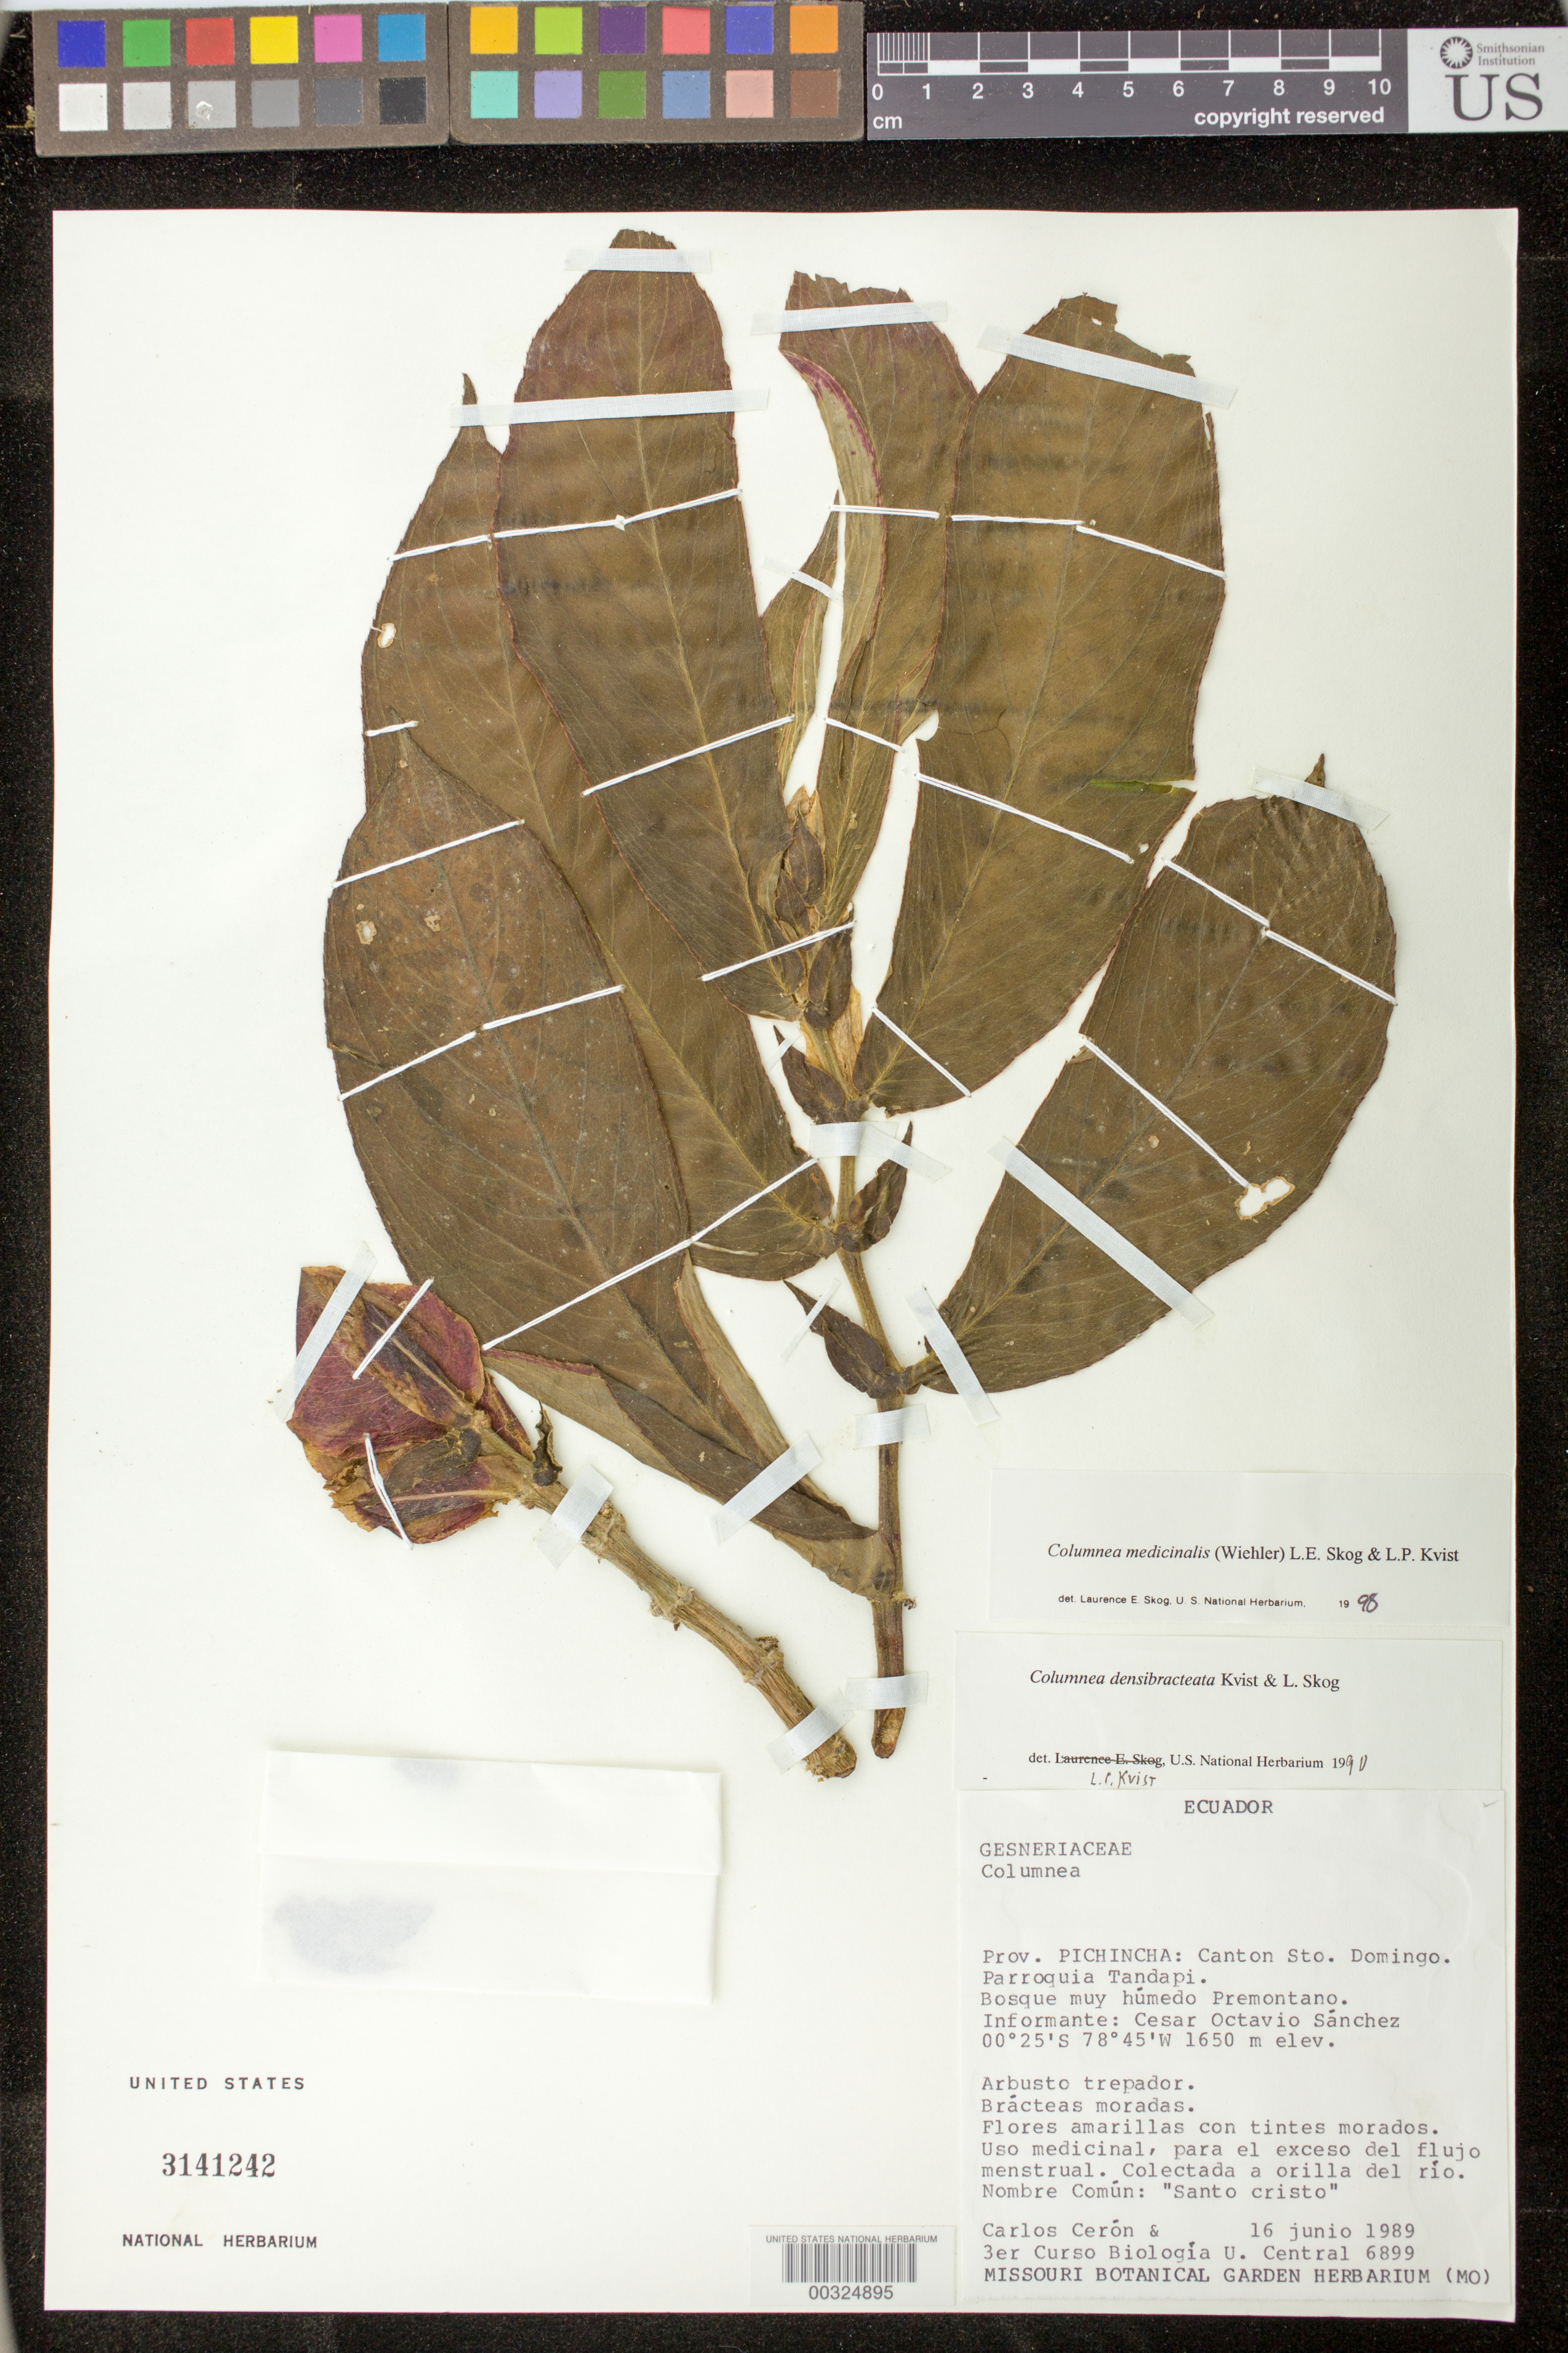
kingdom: Plantae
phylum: Tracheophyta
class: Magnoliopsida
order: Lamiales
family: Gesneriaceae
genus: Columnea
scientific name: Columnea medicinalis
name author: (Wiehler) L.E. Skog & L.P. Kvist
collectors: C. E. Cerón M. & 3er Curso Biologia U.C.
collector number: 6899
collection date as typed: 16 Jun 1989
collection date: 1989-06-16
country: Ecuador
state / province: Pichincha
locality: Canton Sto. Domingo, Parroquia Tandapi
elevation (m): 1650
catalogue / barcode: US 3141242